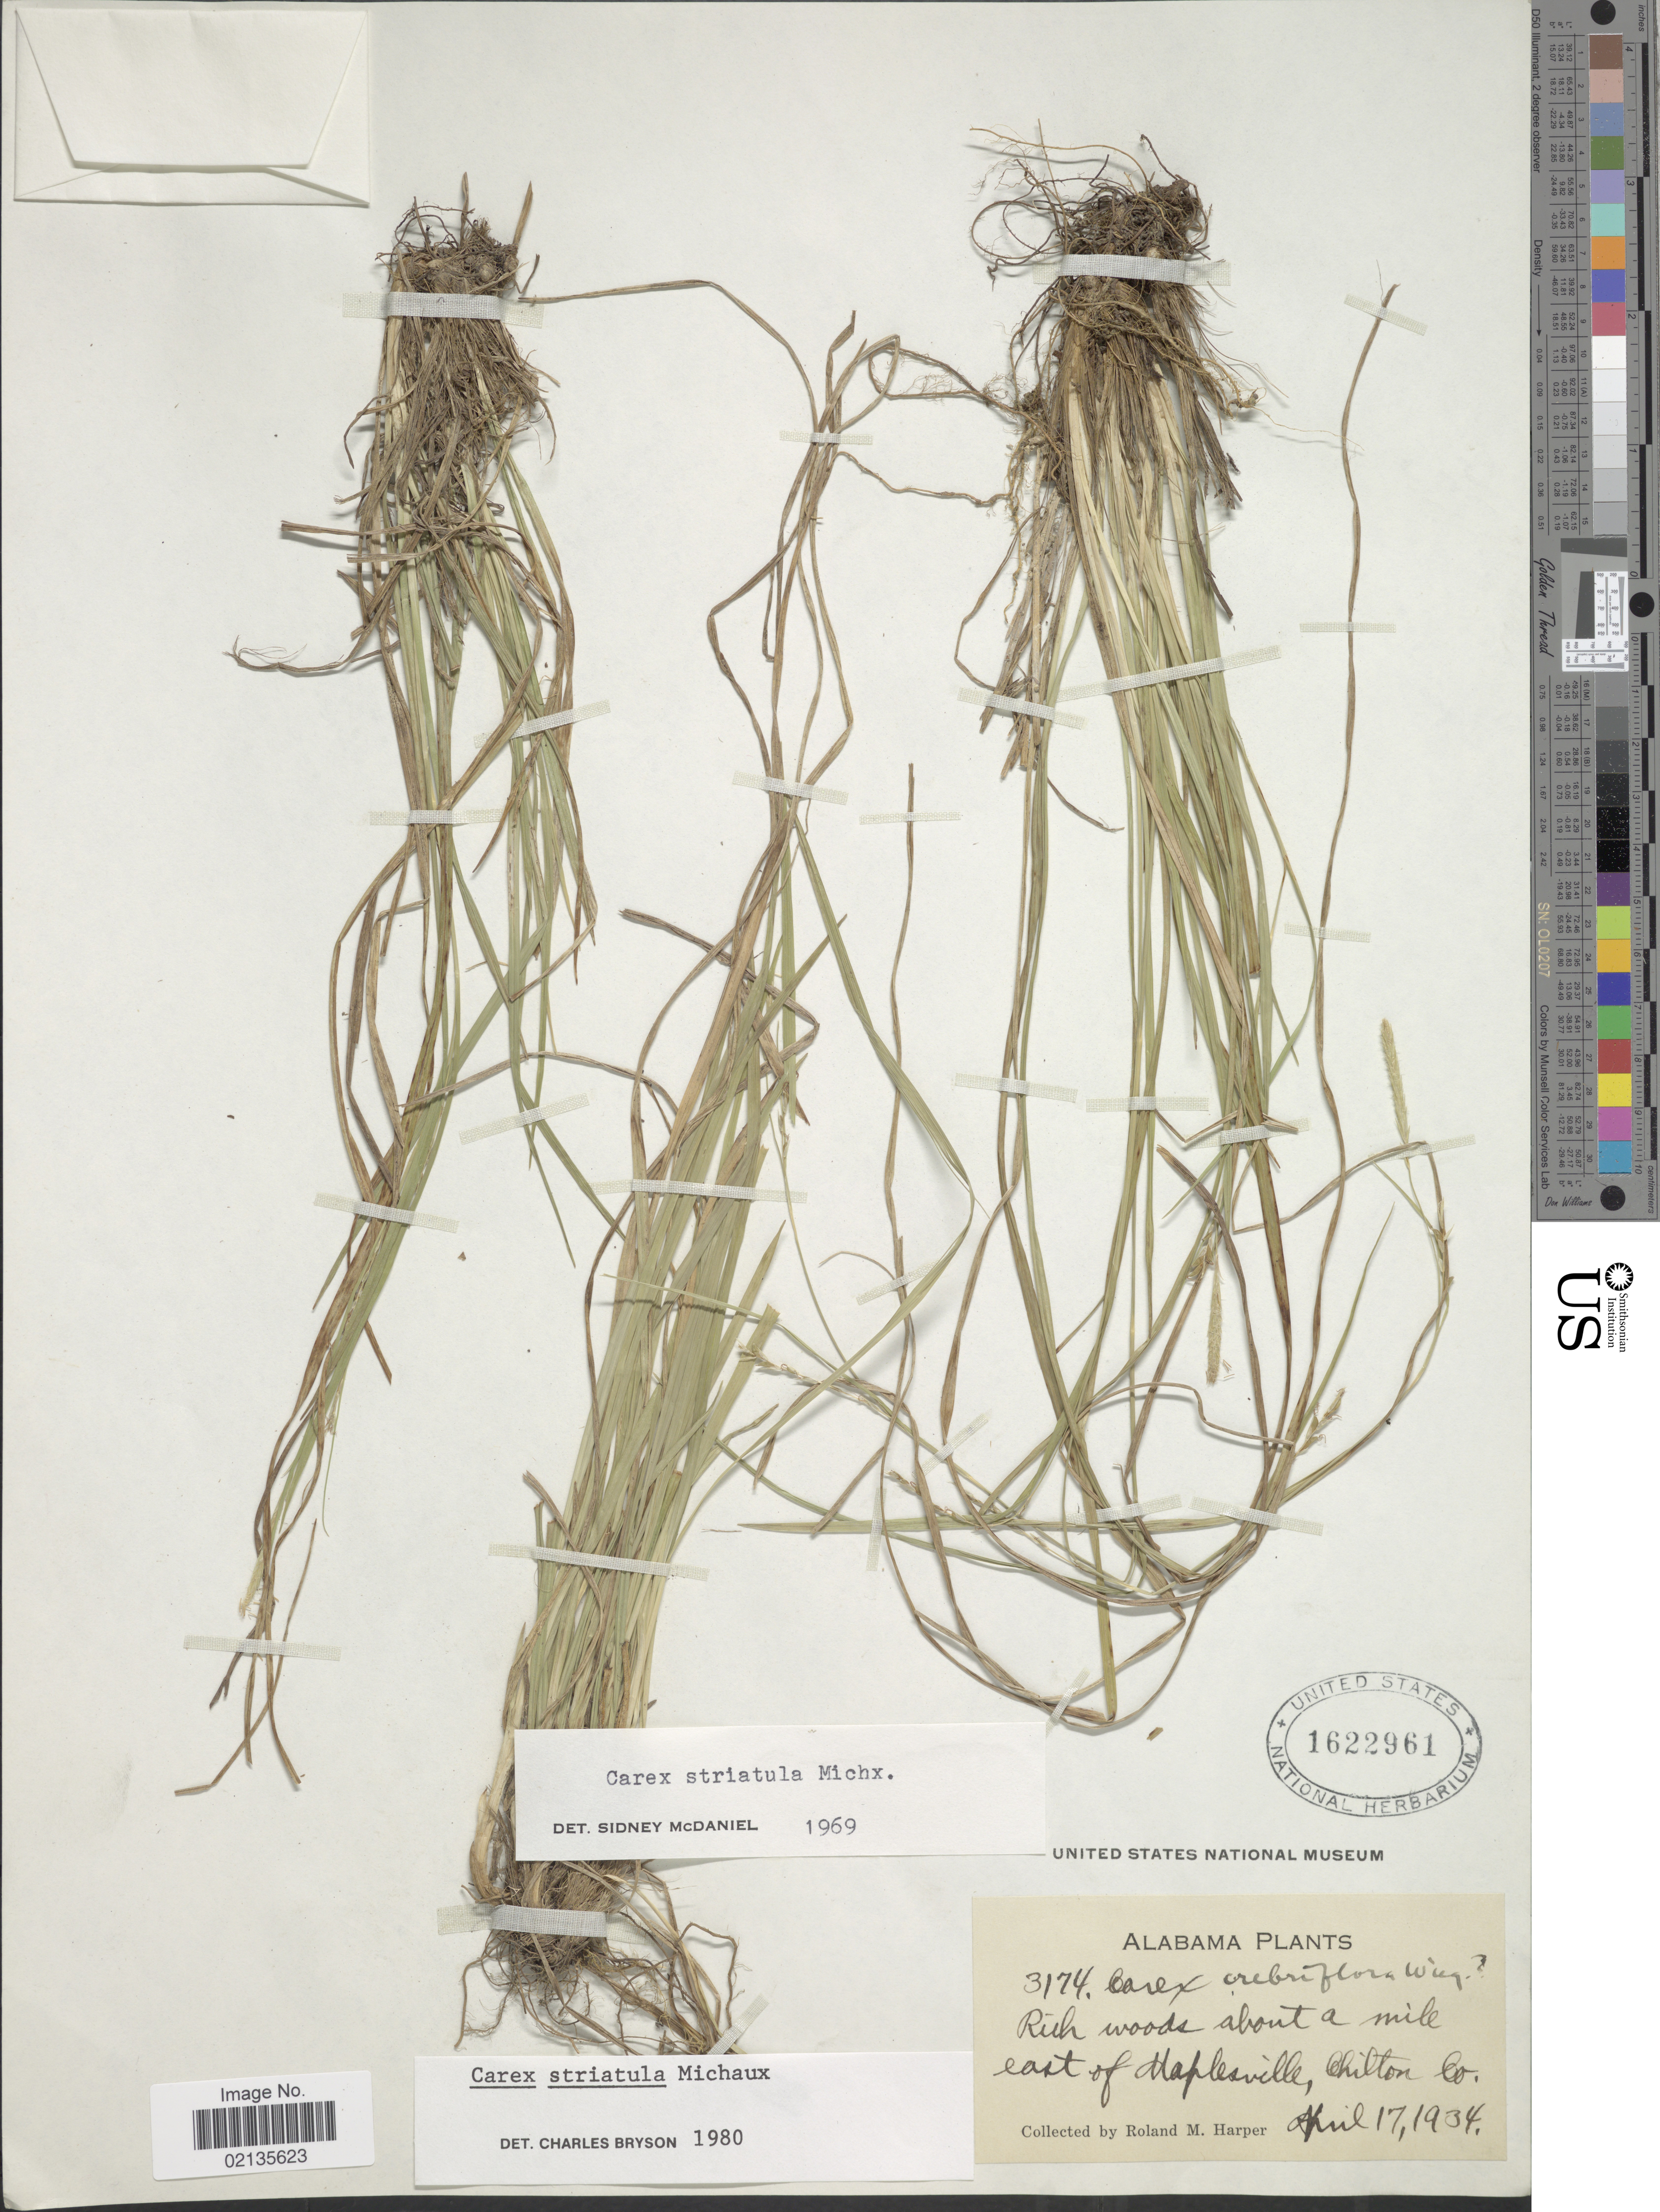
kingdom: Plantae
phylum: Tracheophyta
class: Liliopsida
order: Poales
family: Cyperaceae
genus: Carex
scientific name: Carex striatula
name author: Michx.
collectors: R. M. Harper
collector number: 3174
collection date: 1934-04-17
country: United States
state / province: Alabama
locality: Rich woods about a mile east of Maplesville, Chilton Co.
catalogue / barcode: US 1622961